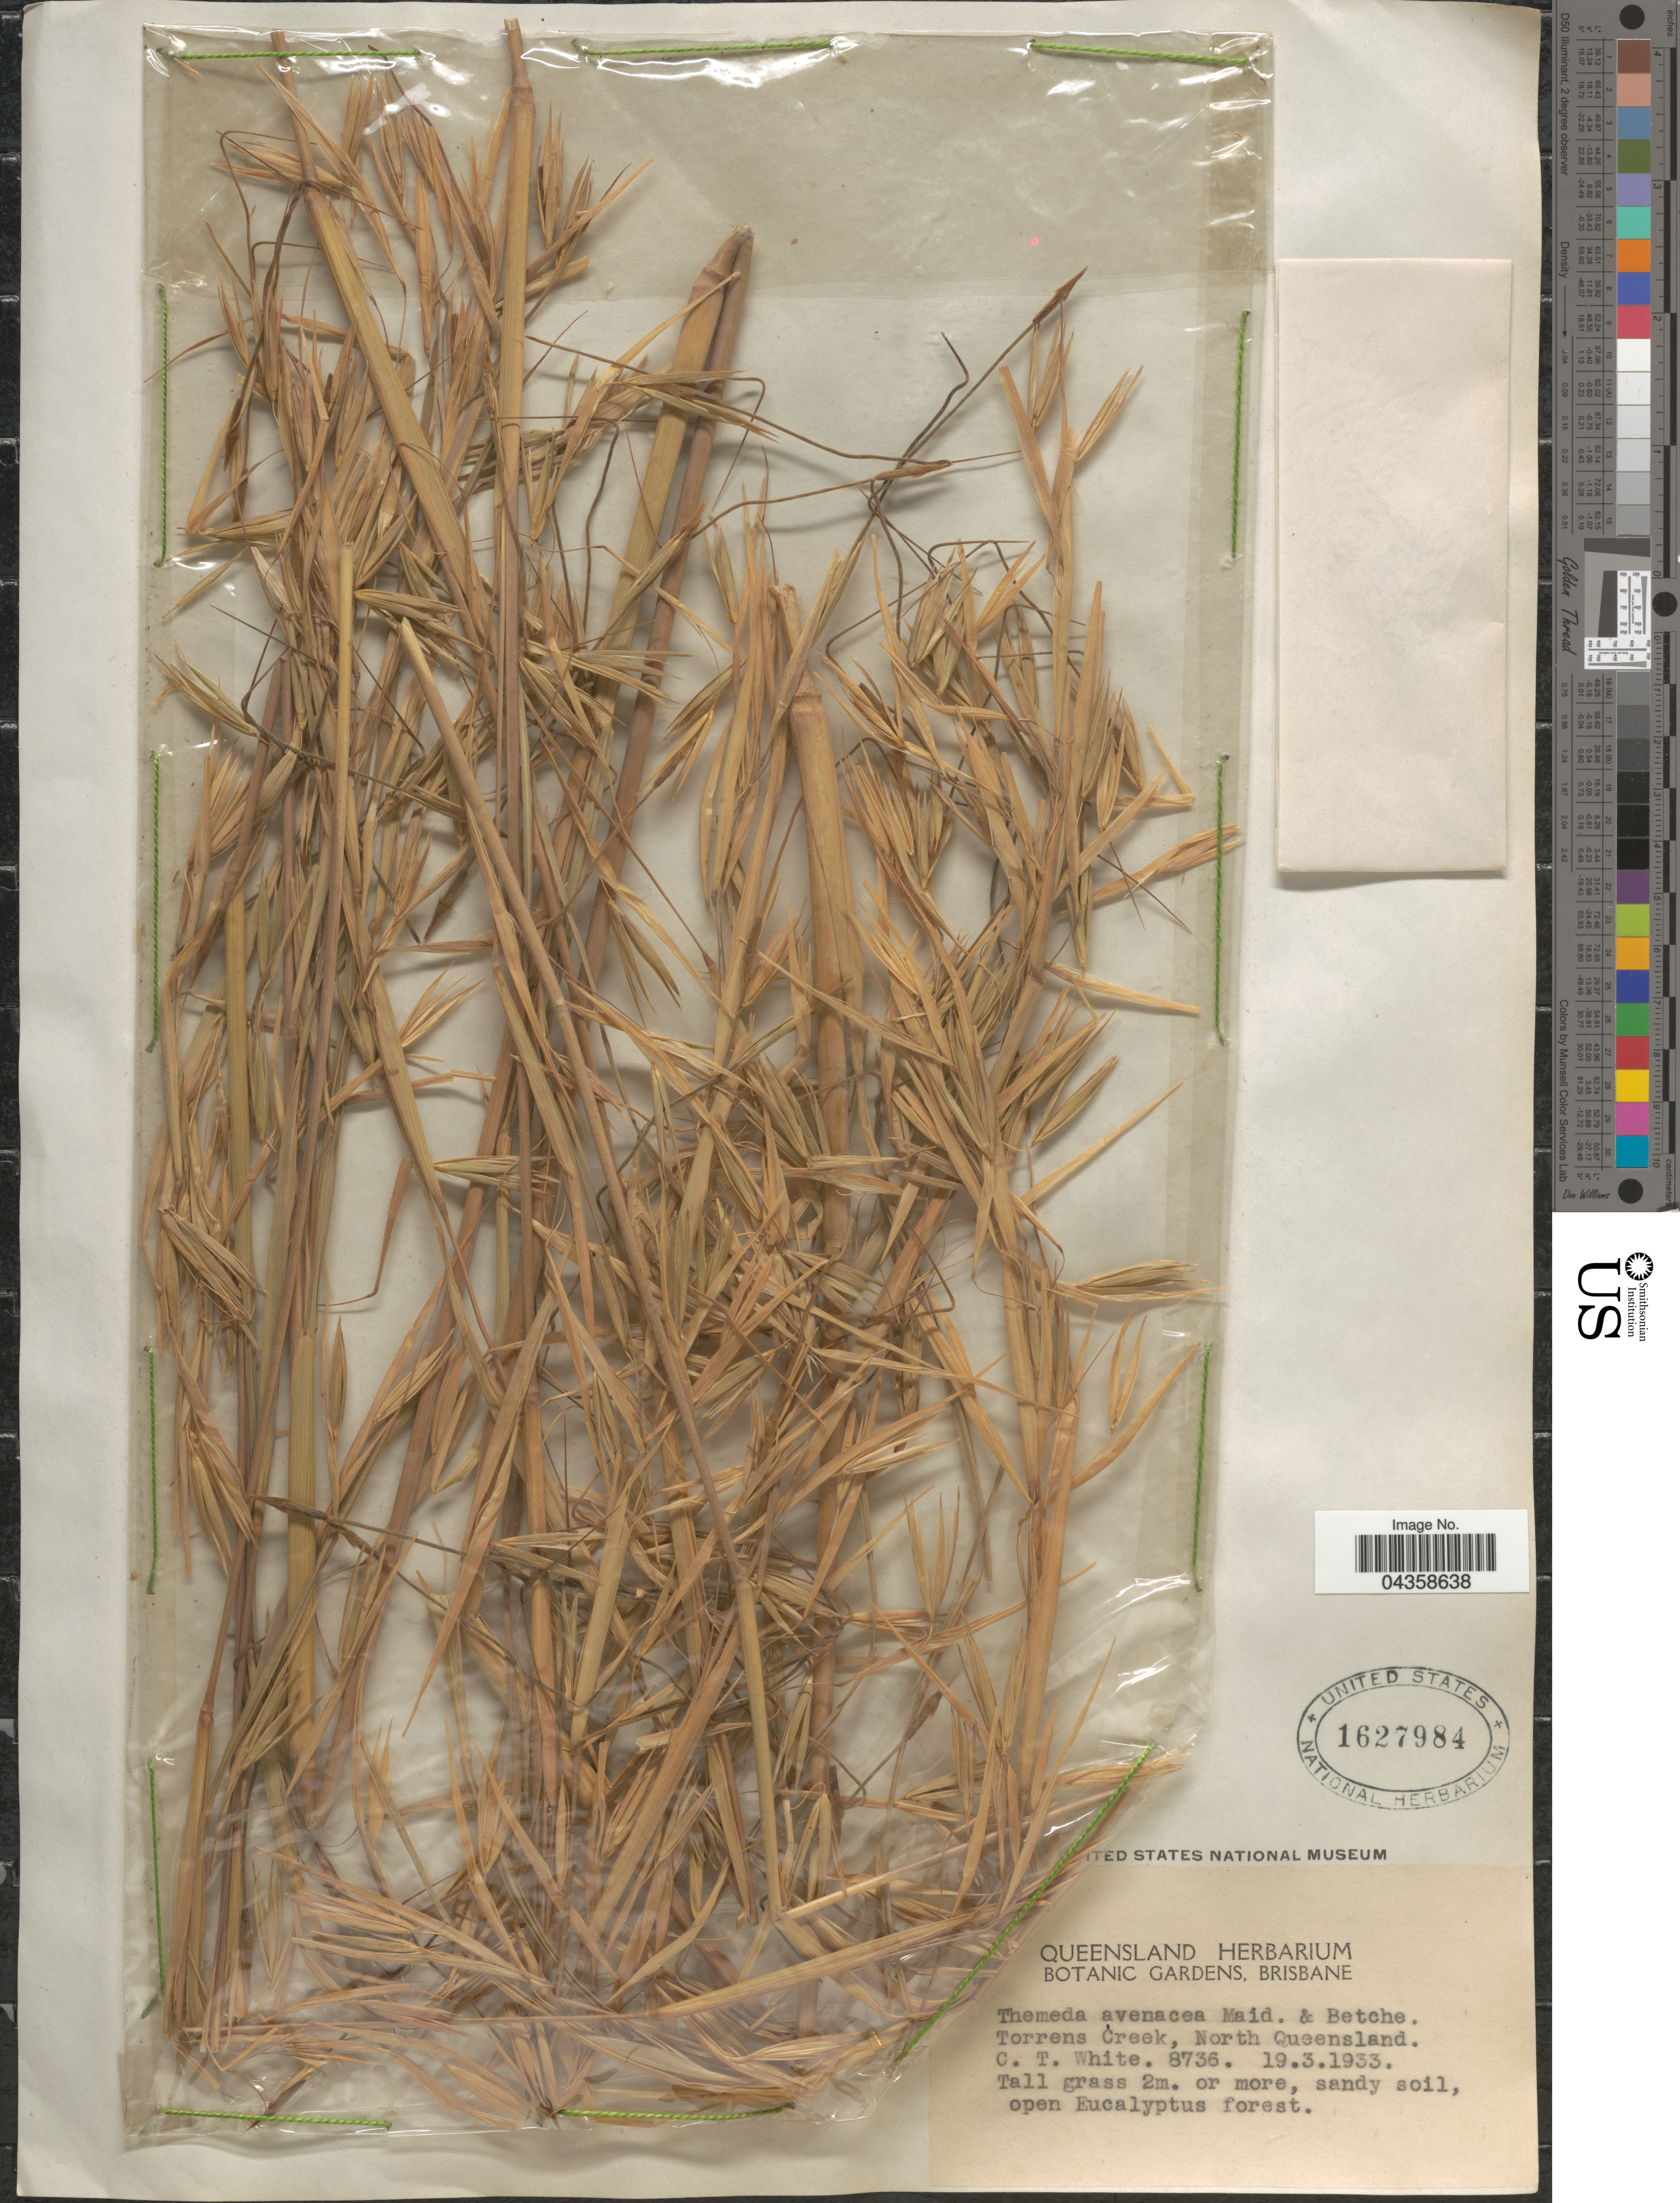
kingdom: Plantae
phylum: Tracheophyta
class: Liliopsida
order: Poales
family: Poaceae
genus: Themeda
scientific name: Themeda avenacea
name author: (F. Muell.) Durand & B.D. Jacks.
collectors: C. T. White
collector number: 8736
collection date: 1933-03-19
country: Australia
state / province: Queensland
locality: Torrens Creek, North Queensland.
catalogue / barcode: US 1627984